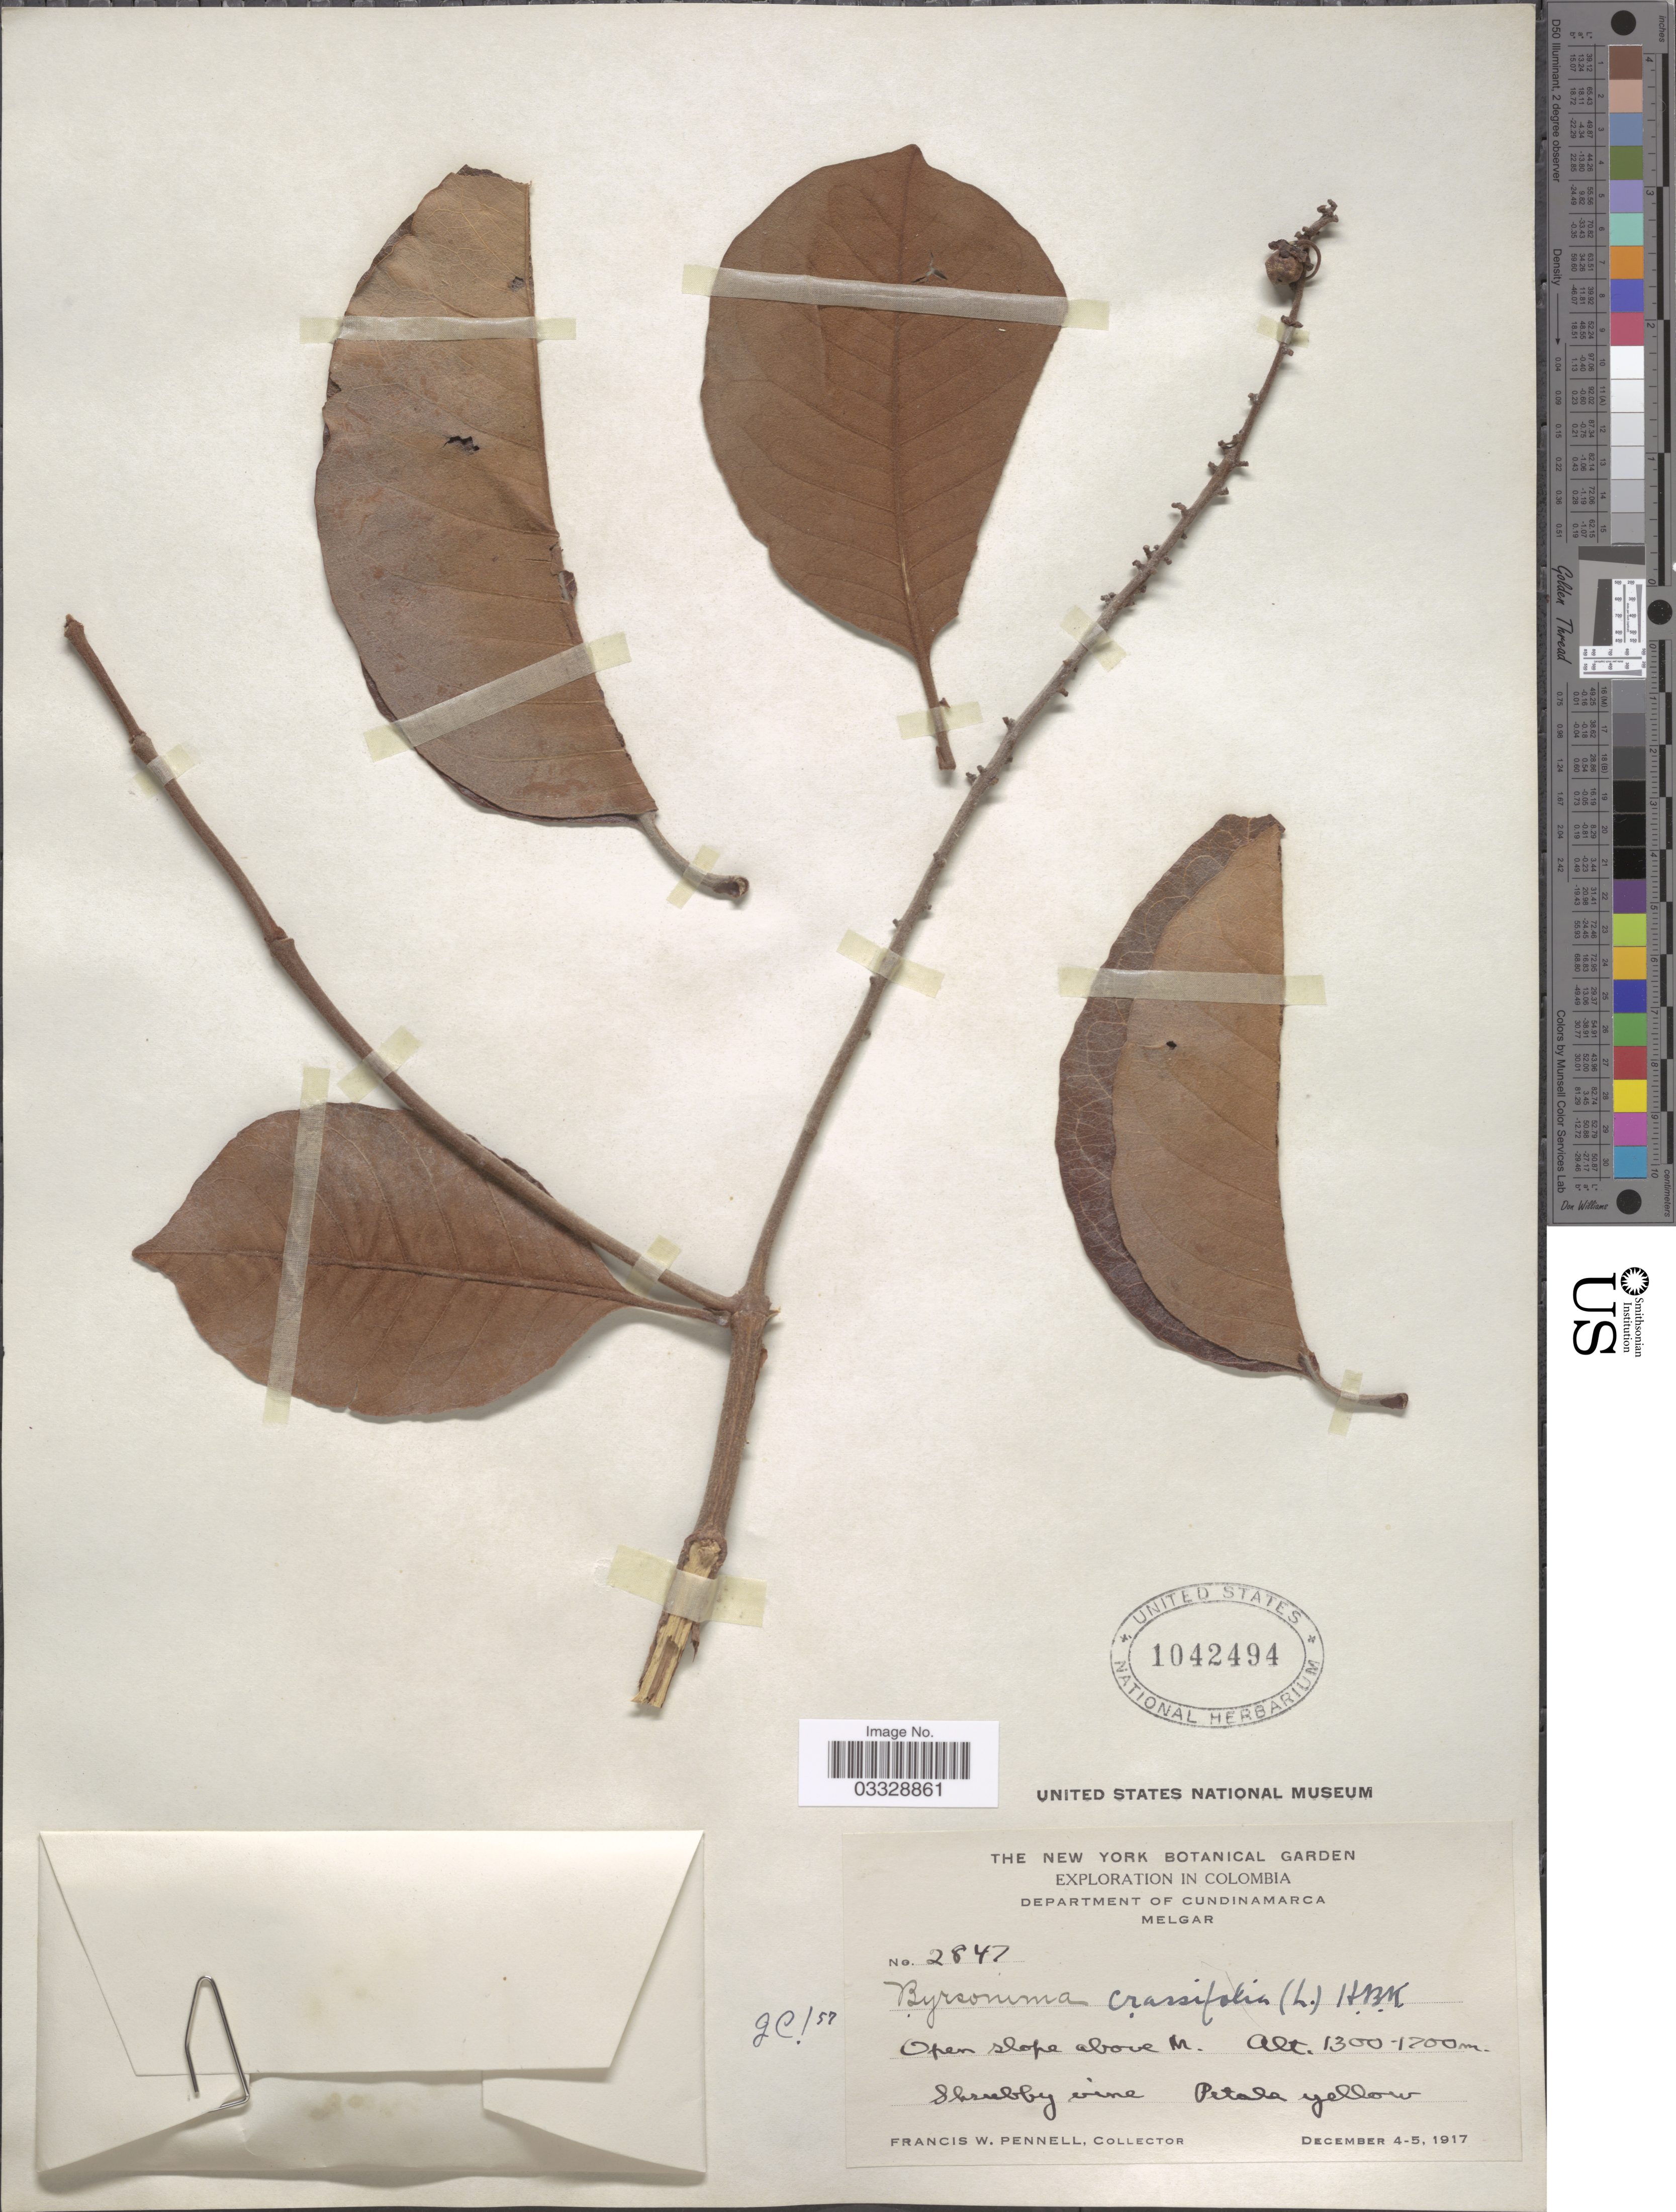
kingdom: Plantae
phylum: Tracheophyta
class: Magnoliopsida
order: Malpighiales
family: Malpighiaceae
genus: Byrsonima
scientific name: Byrsonima crassifolia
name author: (L.) Kunth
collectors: F. W. Pennell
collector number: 2847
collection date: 1917-12-04/1917-12-05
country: Colombia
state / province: Cundinamarca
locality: Department of Cundinamarca. Melgar. Open slope above M.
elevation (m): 1200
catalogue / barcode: US 1042494